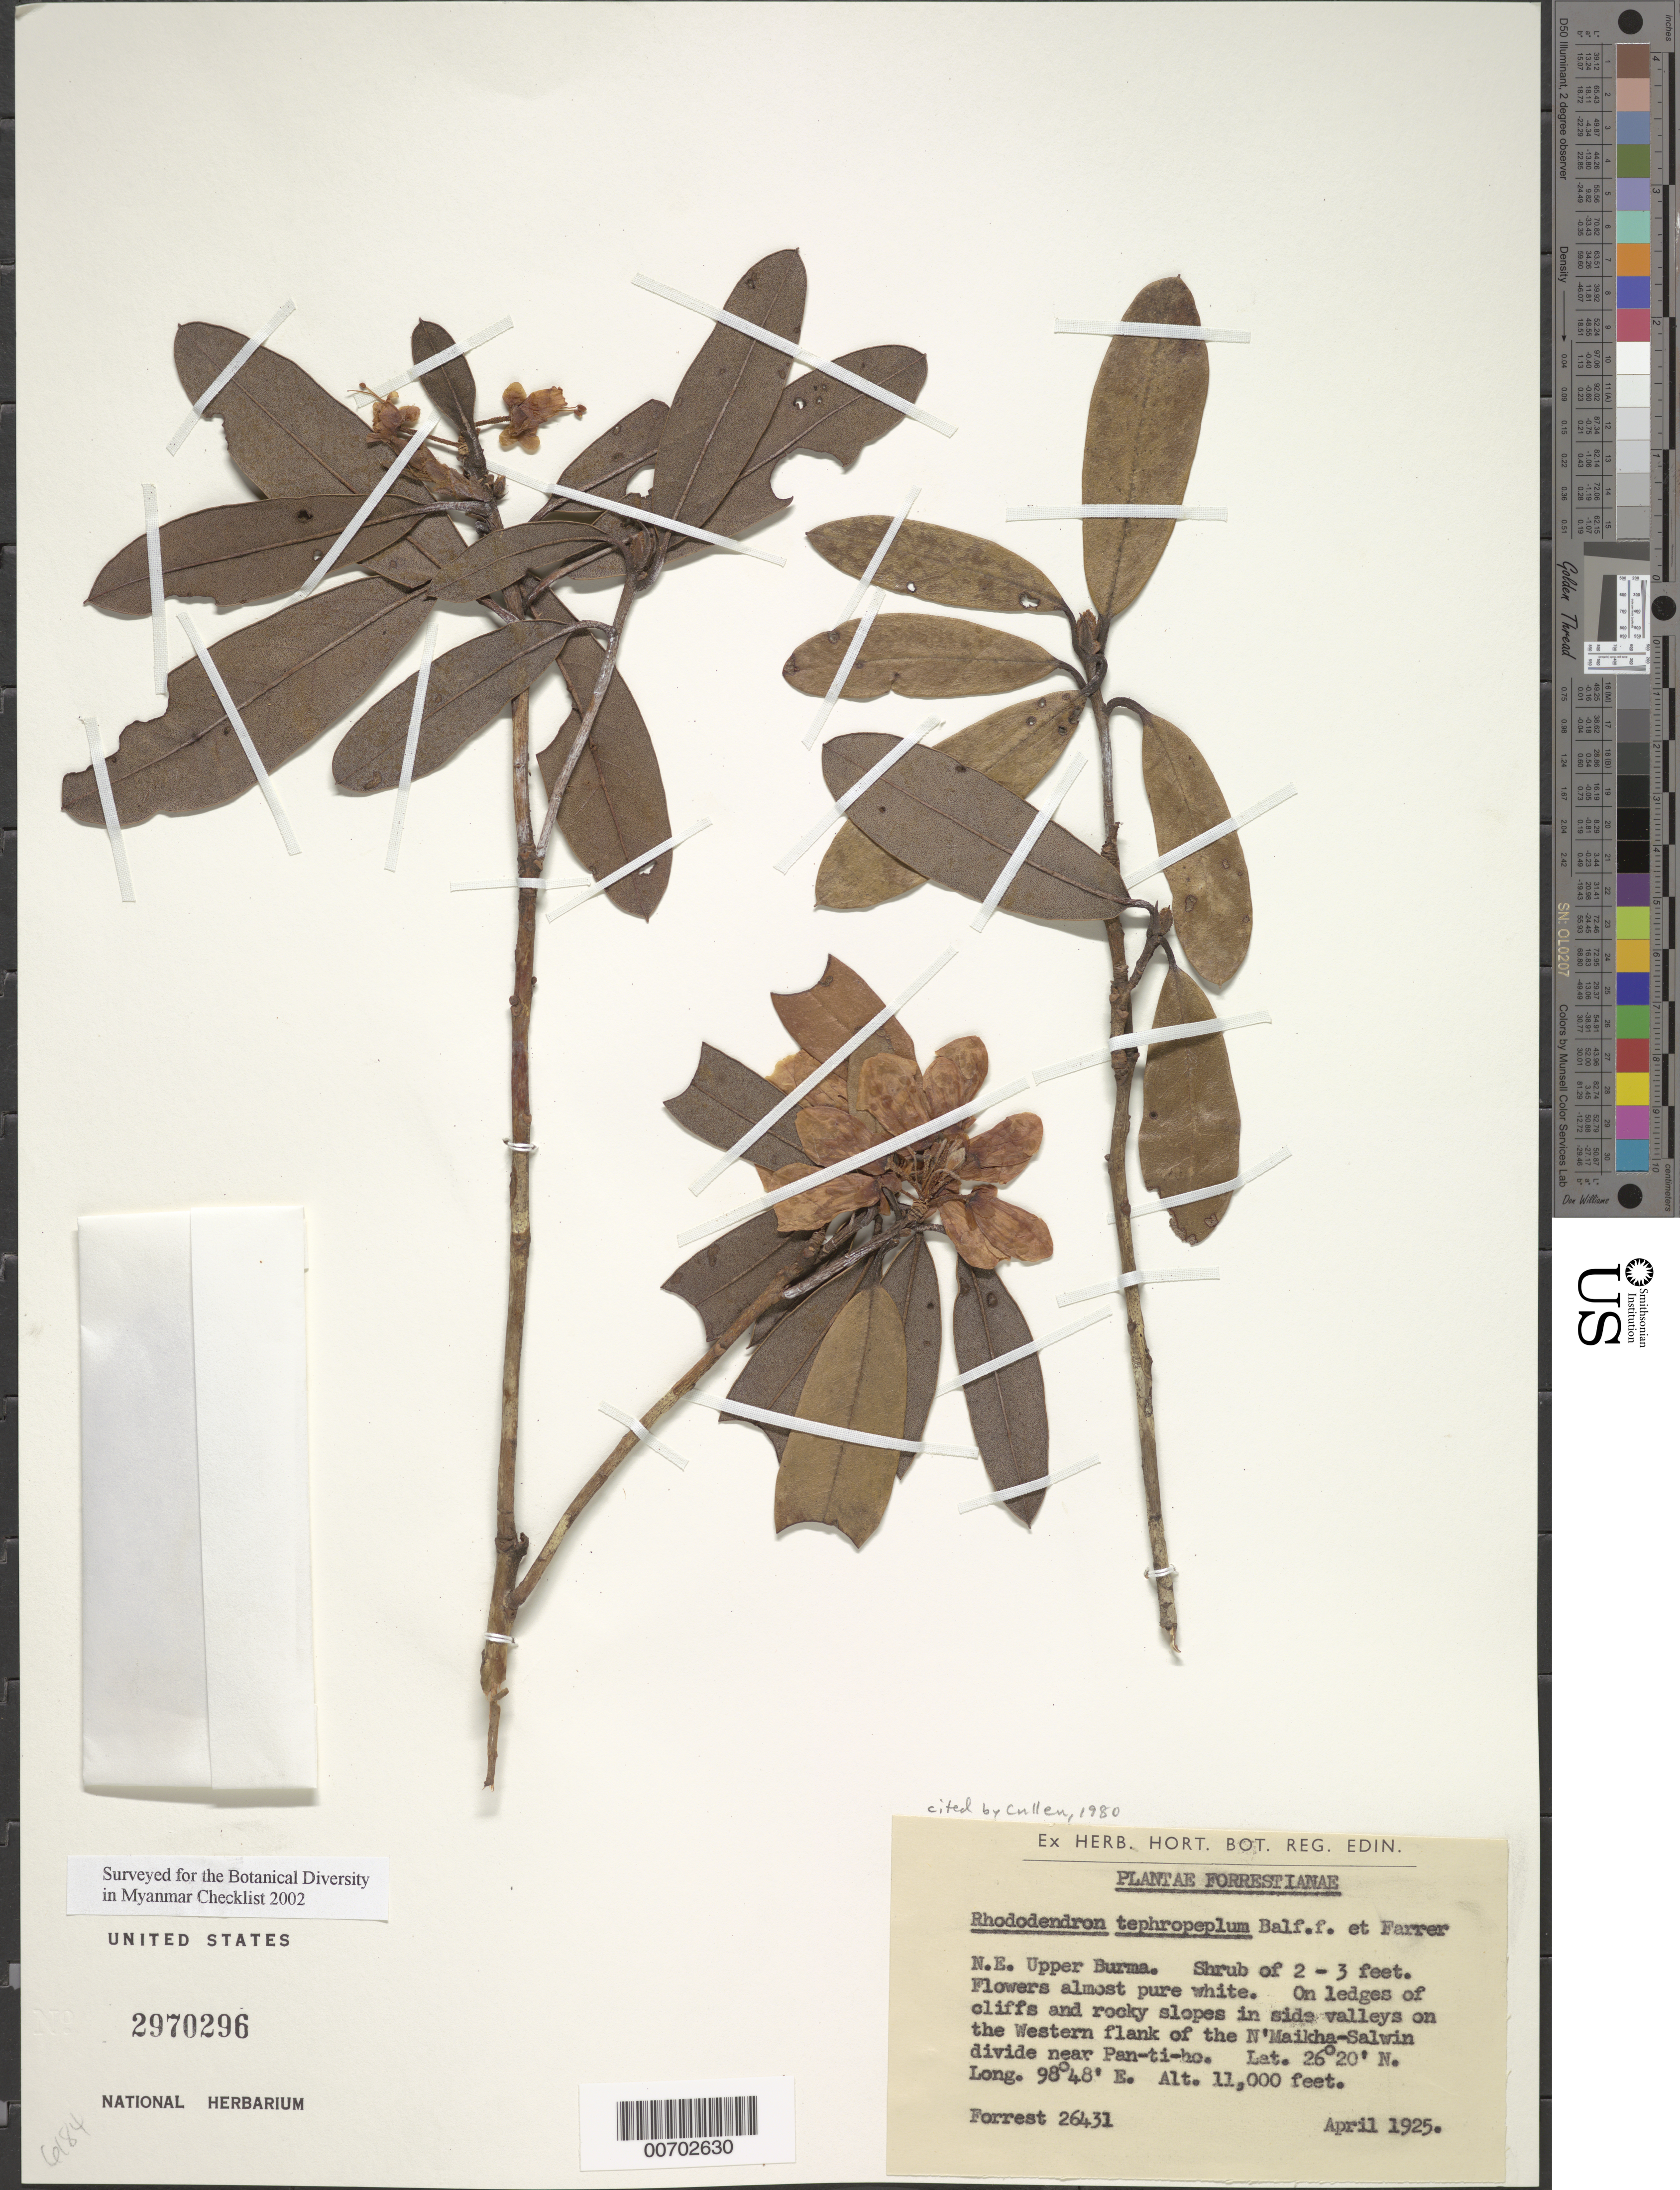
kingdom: Plantae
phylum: Tracheophyta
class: Magnoliopsida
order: Ericales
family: Ericaceae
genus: Rhododendron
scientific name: Rhododendron tephropeplum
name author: Balf. f. & Farrer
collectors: G. Forrest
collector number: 26431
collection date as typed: Apr 1925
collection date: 1925-04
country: Myanmar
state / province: Kachin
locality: N'Maikha-Salwin Divide, W flank, near Pan-ti-ho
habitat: On ledges of cliffs and rocky slopes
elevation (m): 3353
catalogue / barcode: US 2970296